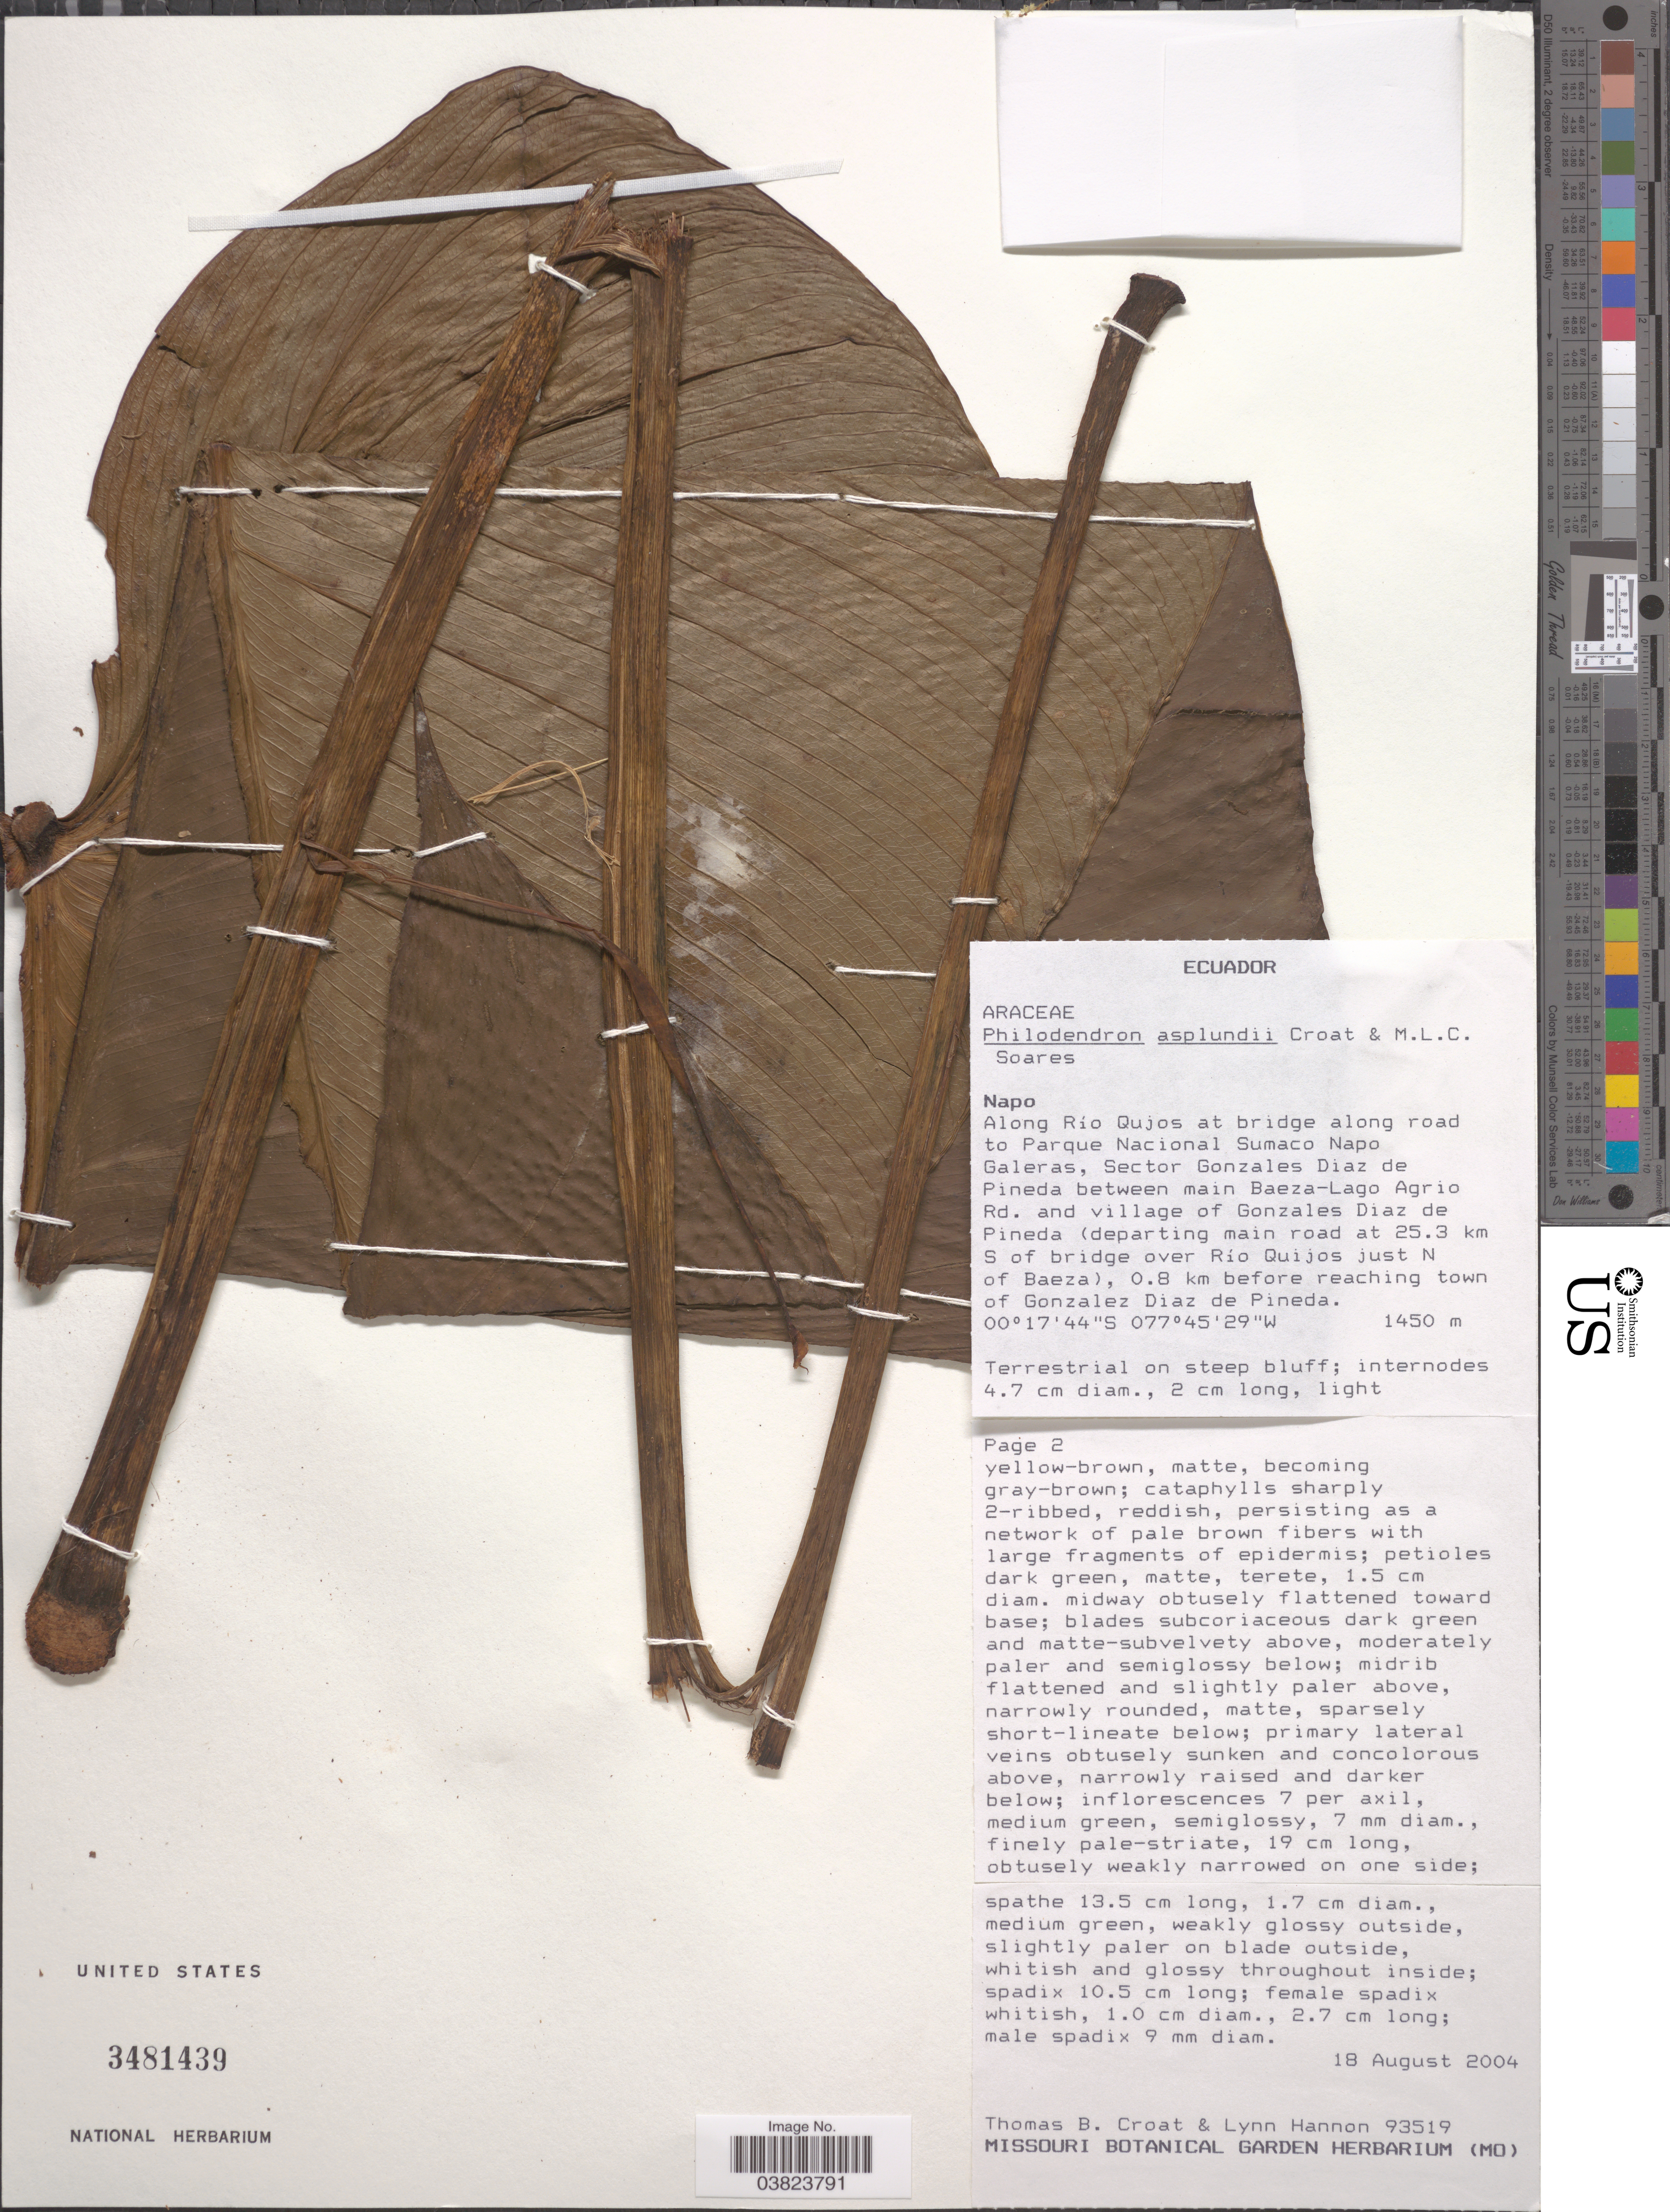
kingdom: Plantae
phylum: Tracheophyta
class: Liliopsida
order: Alismatales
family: Araceae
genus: Philodendron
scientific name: Philodendron asplundii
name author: Croat & M.L. Soares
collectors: T. B. Croat & L. Hannon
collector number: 93519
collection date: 2004-08-18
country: Ecuador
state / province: Napo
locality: Along Río Qujos at bridge along road to Parque Nacional Sumaco Napo Galeras, Sector Gonzales Diaz de Pineda between main Baeza-Lago Agrio Rd. and village of Gonzales Diaz de Pineda (departing main road at 25.3 km S of bridge over Río Quijos just N of Baeza), 0.8 km before reaching town of Gonzalez Diaz de Pineda.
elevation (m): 1450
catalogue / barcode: US 3481439